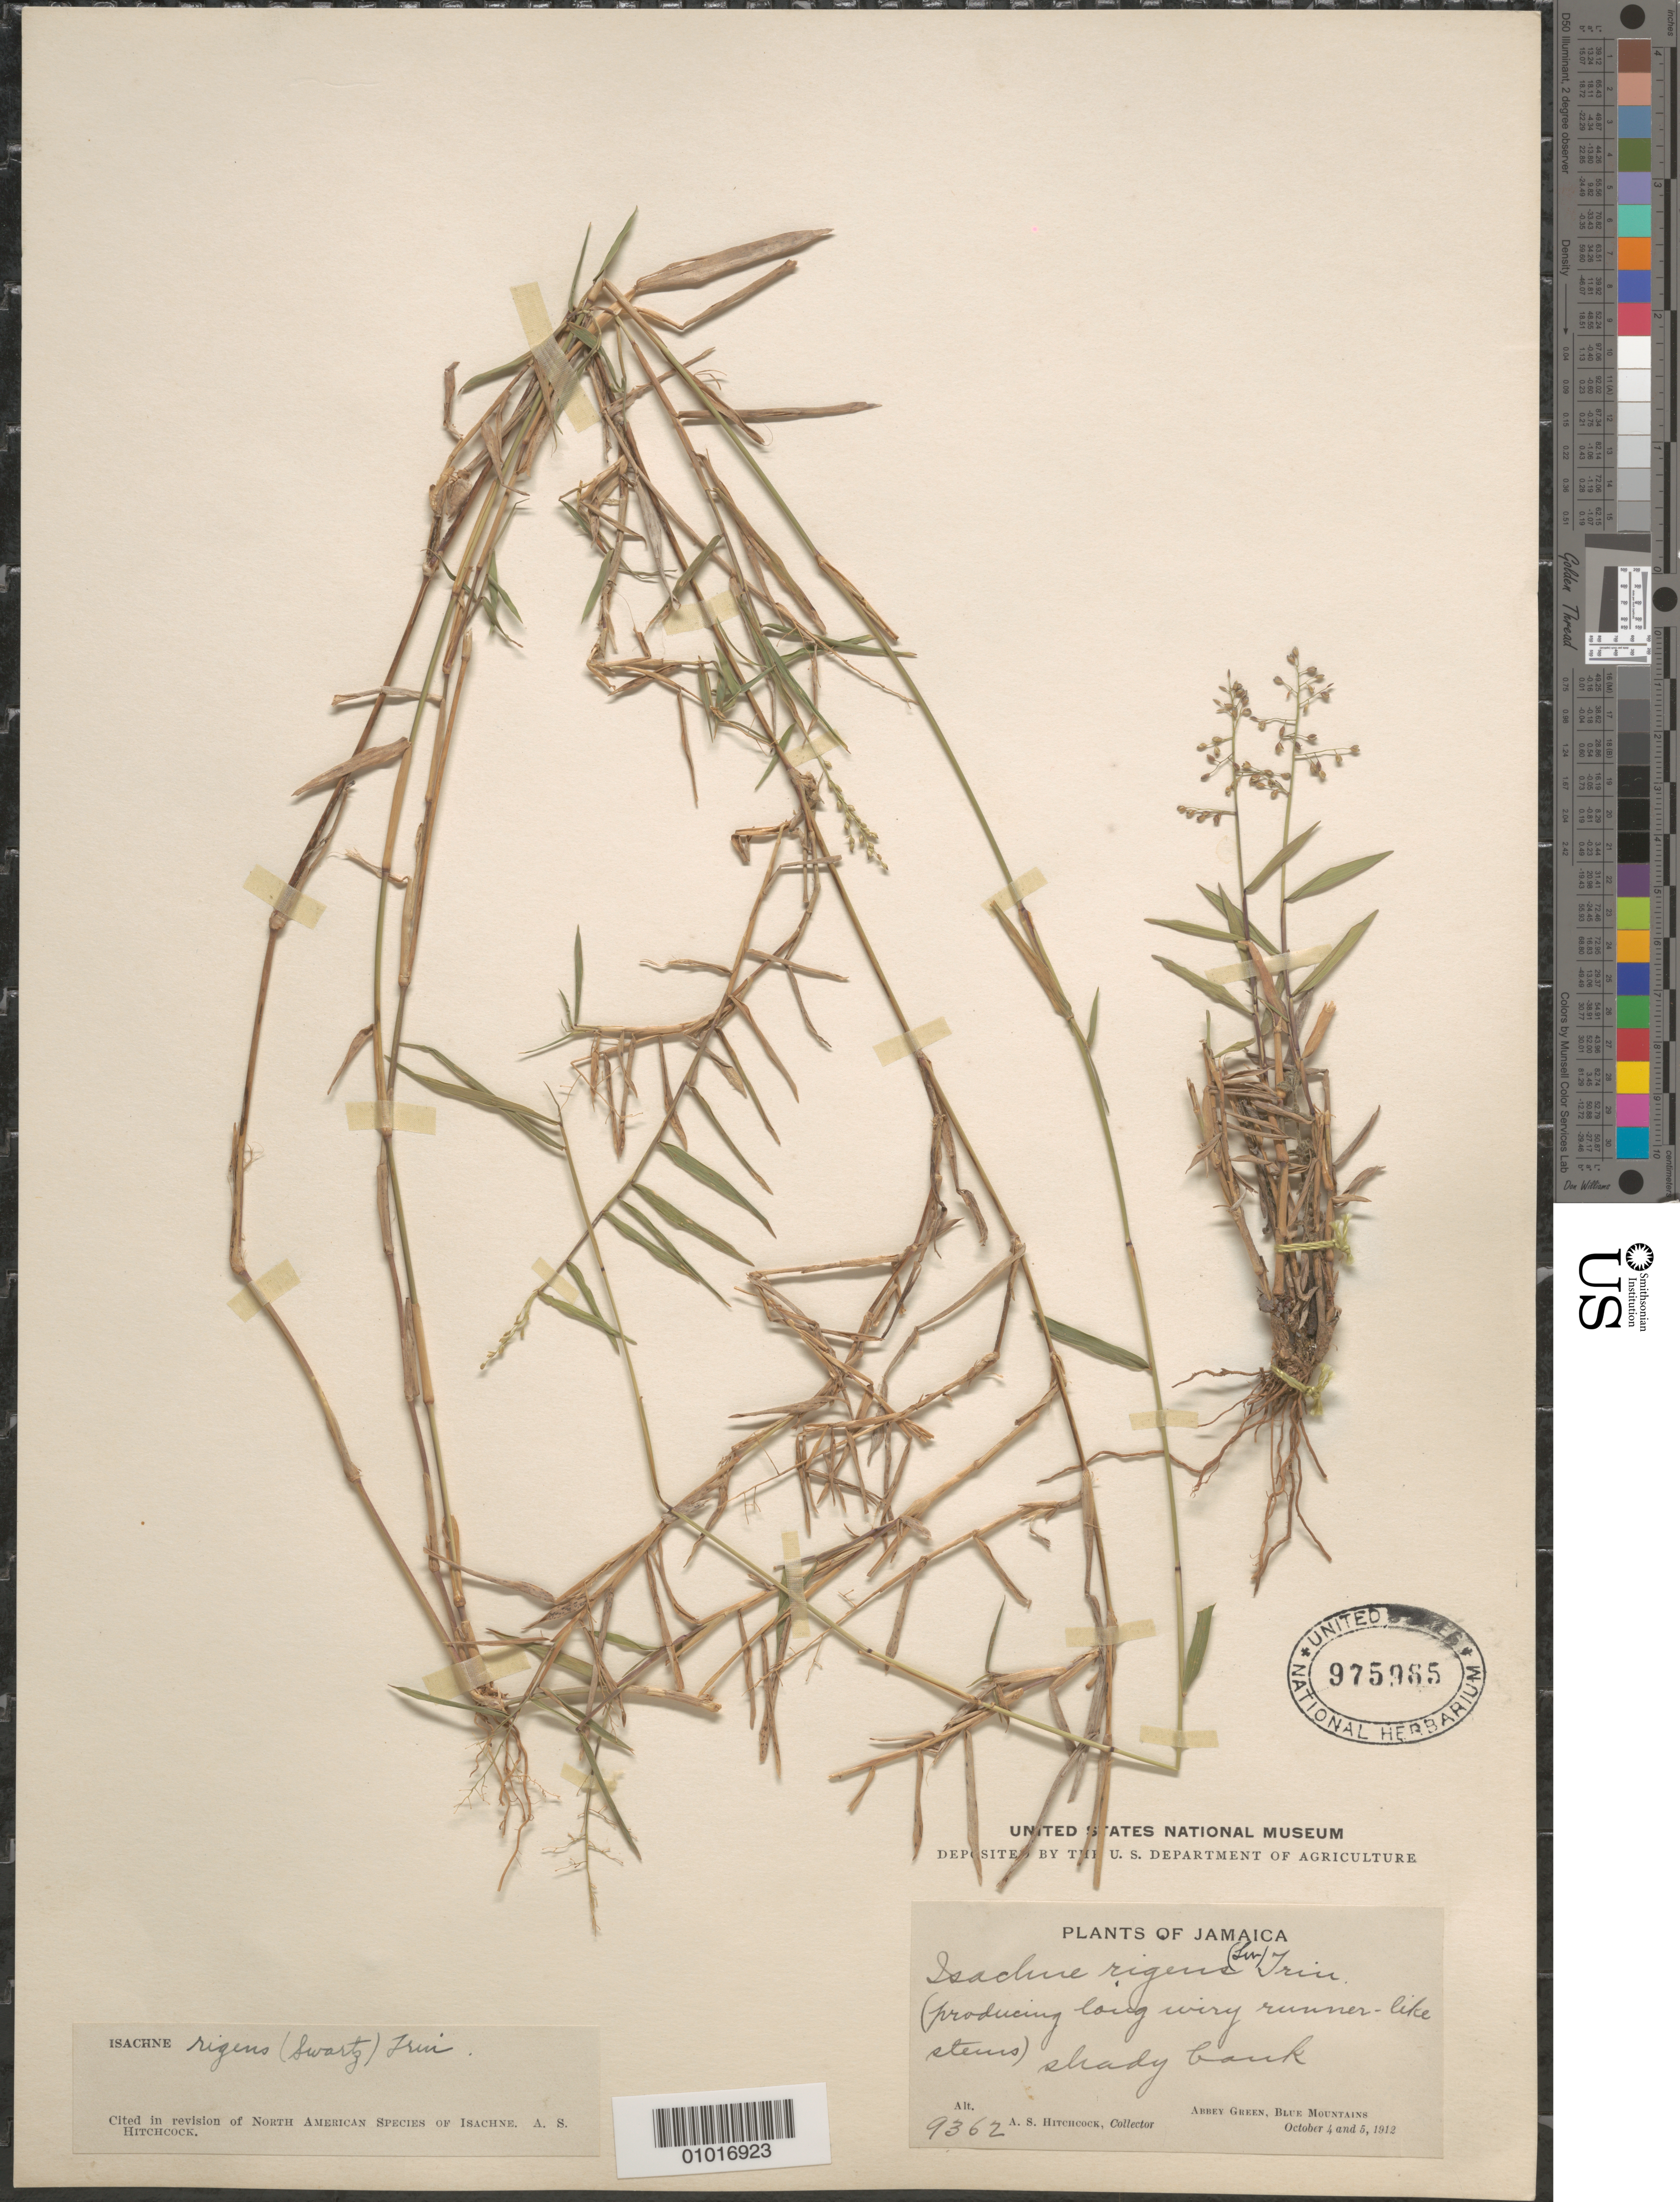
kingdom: Plantae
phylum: Tracheophyta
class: Liliopsida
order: Poales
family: Poaceae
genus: Isachne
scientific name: Isachne rigens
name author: (Sw.) Trin.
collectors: A. S. Hitchcock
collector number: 9362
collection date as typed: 04 Oct 1912 and 05 Oct 1912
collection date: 1912-10-04,1912-10-05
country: Jamaica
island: Jamaica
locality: Abbey Green, Blue Mountains, shady bank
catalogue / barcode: US 975965